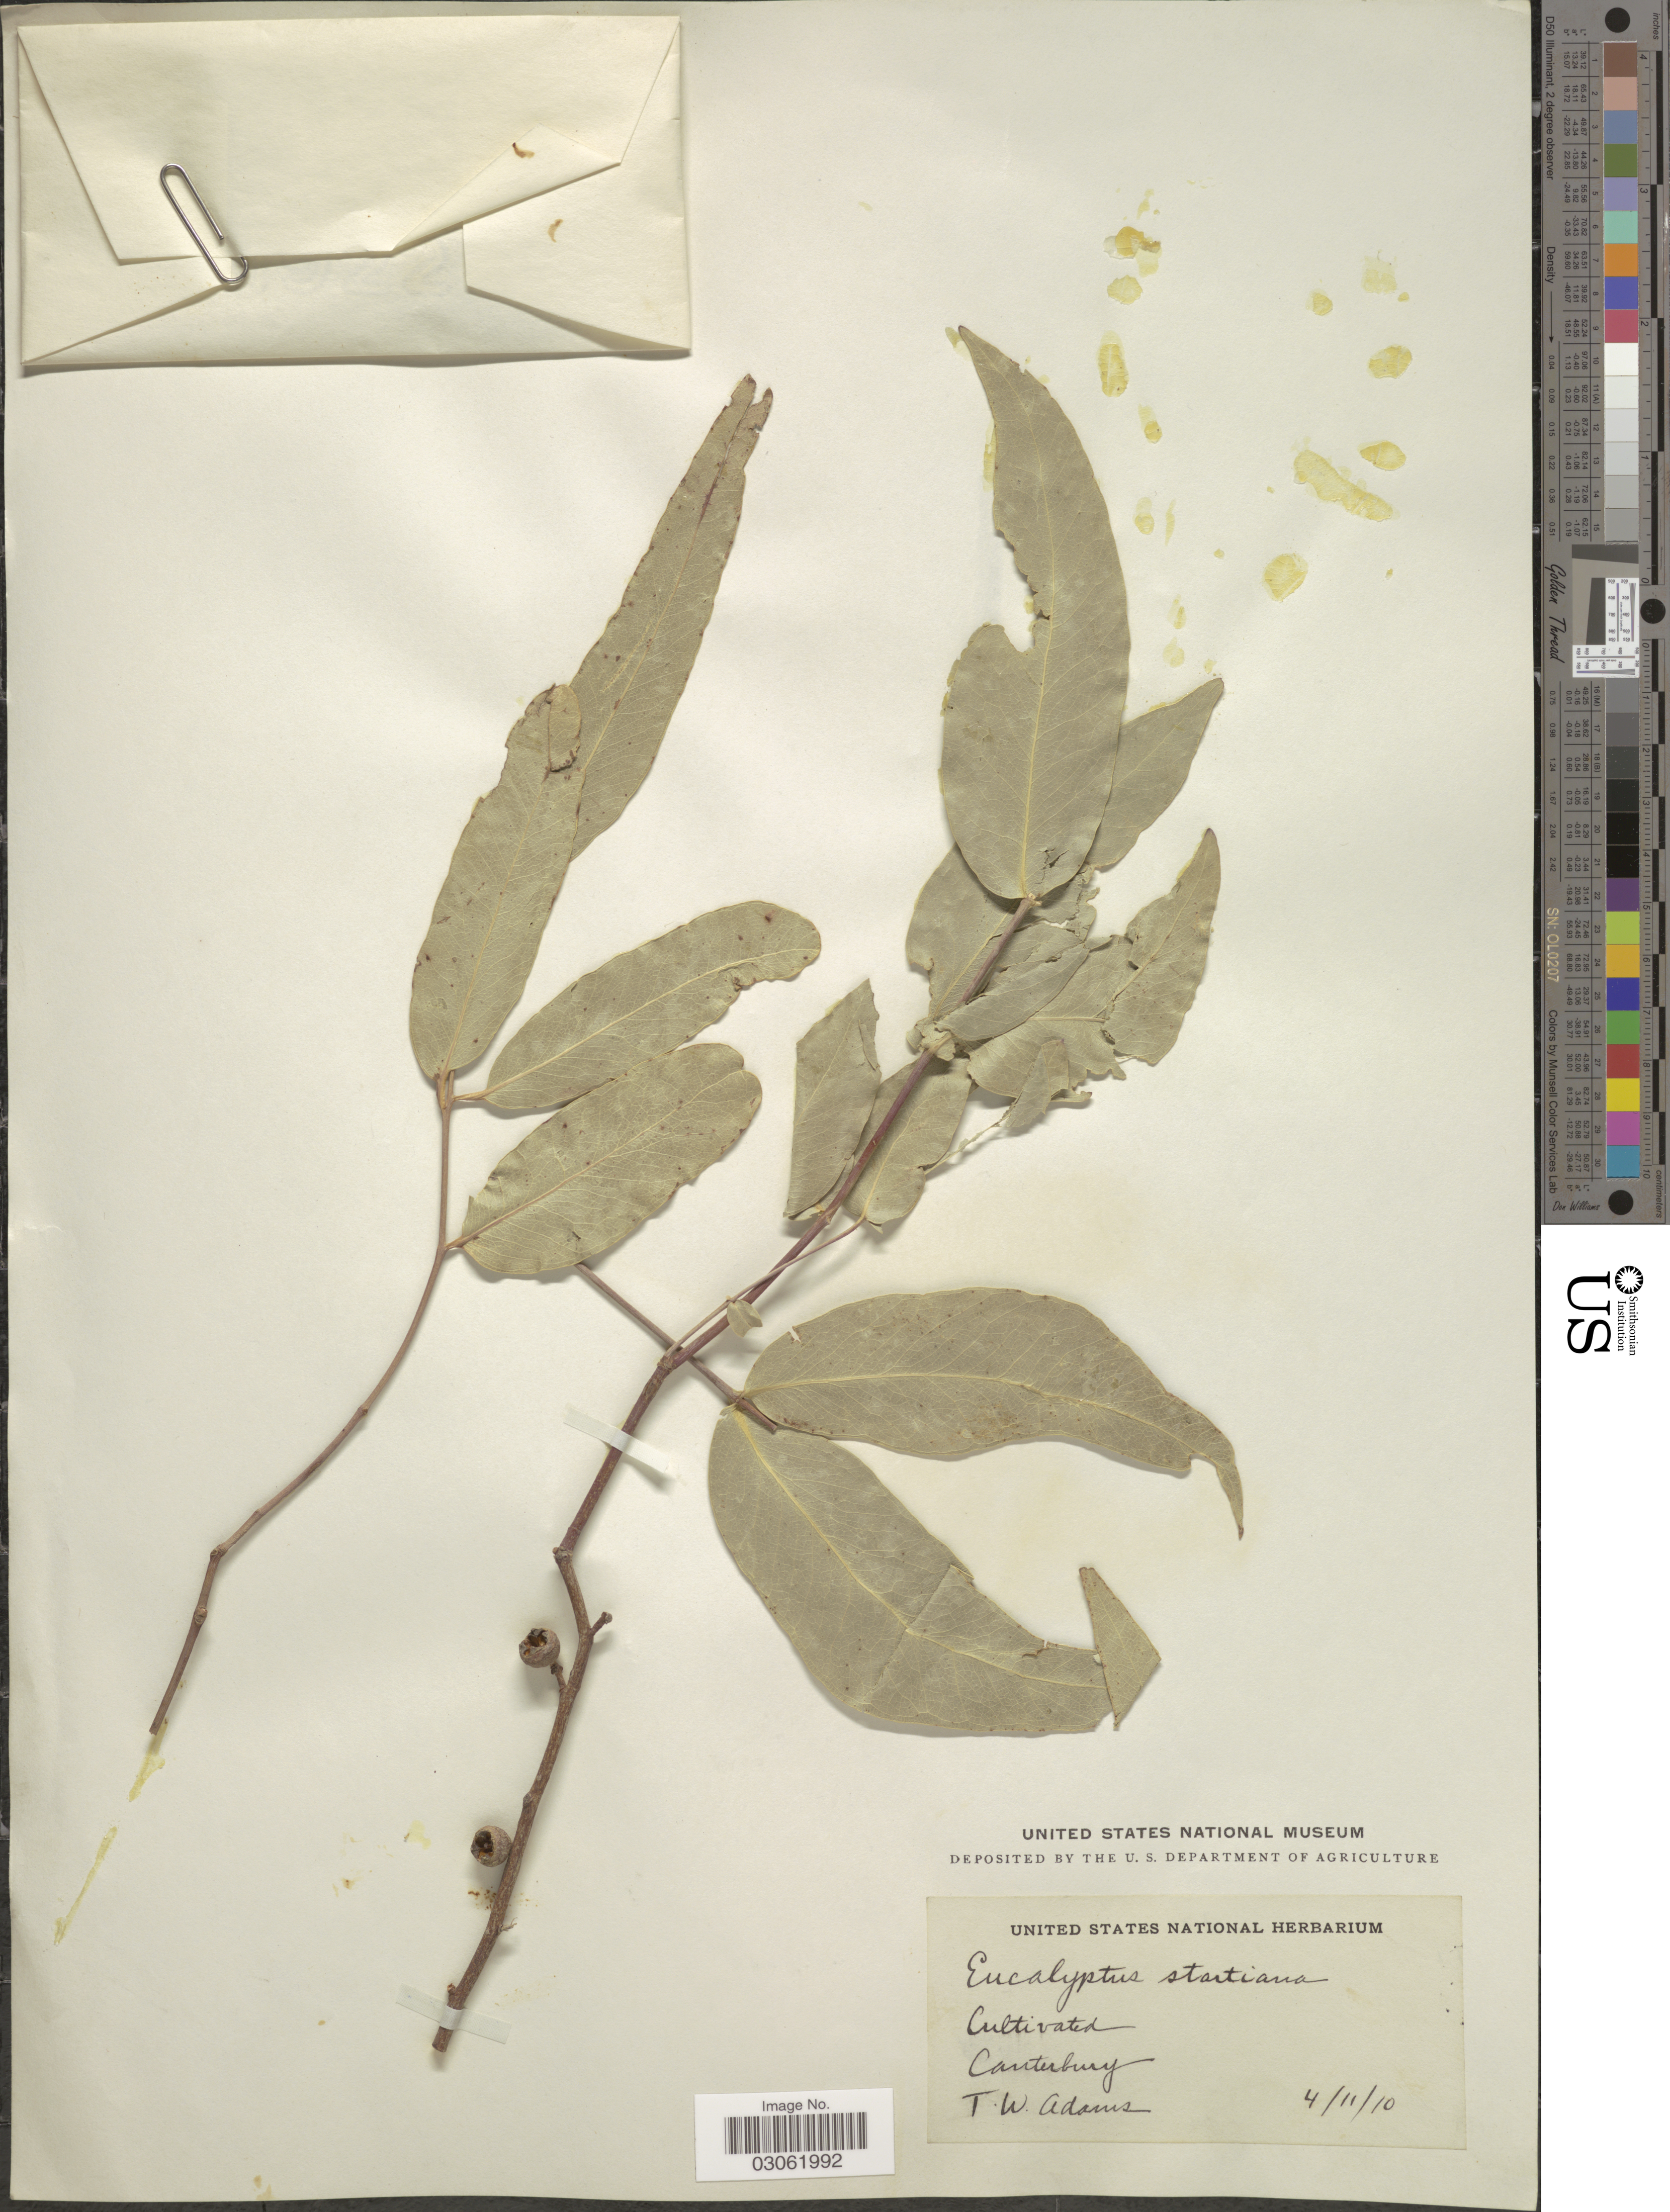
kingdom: Plantae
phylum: Tracheophyta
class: Magnoliopsida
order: Myrtales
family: Myrtaceae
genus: Eucalyptus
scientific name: Eucalyptus stuartiana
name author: F. Muell. ex Miq.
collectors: T. Adams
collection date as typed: Transcribed d/m/y: 4/11/10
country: New Zealand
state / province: Canterbury